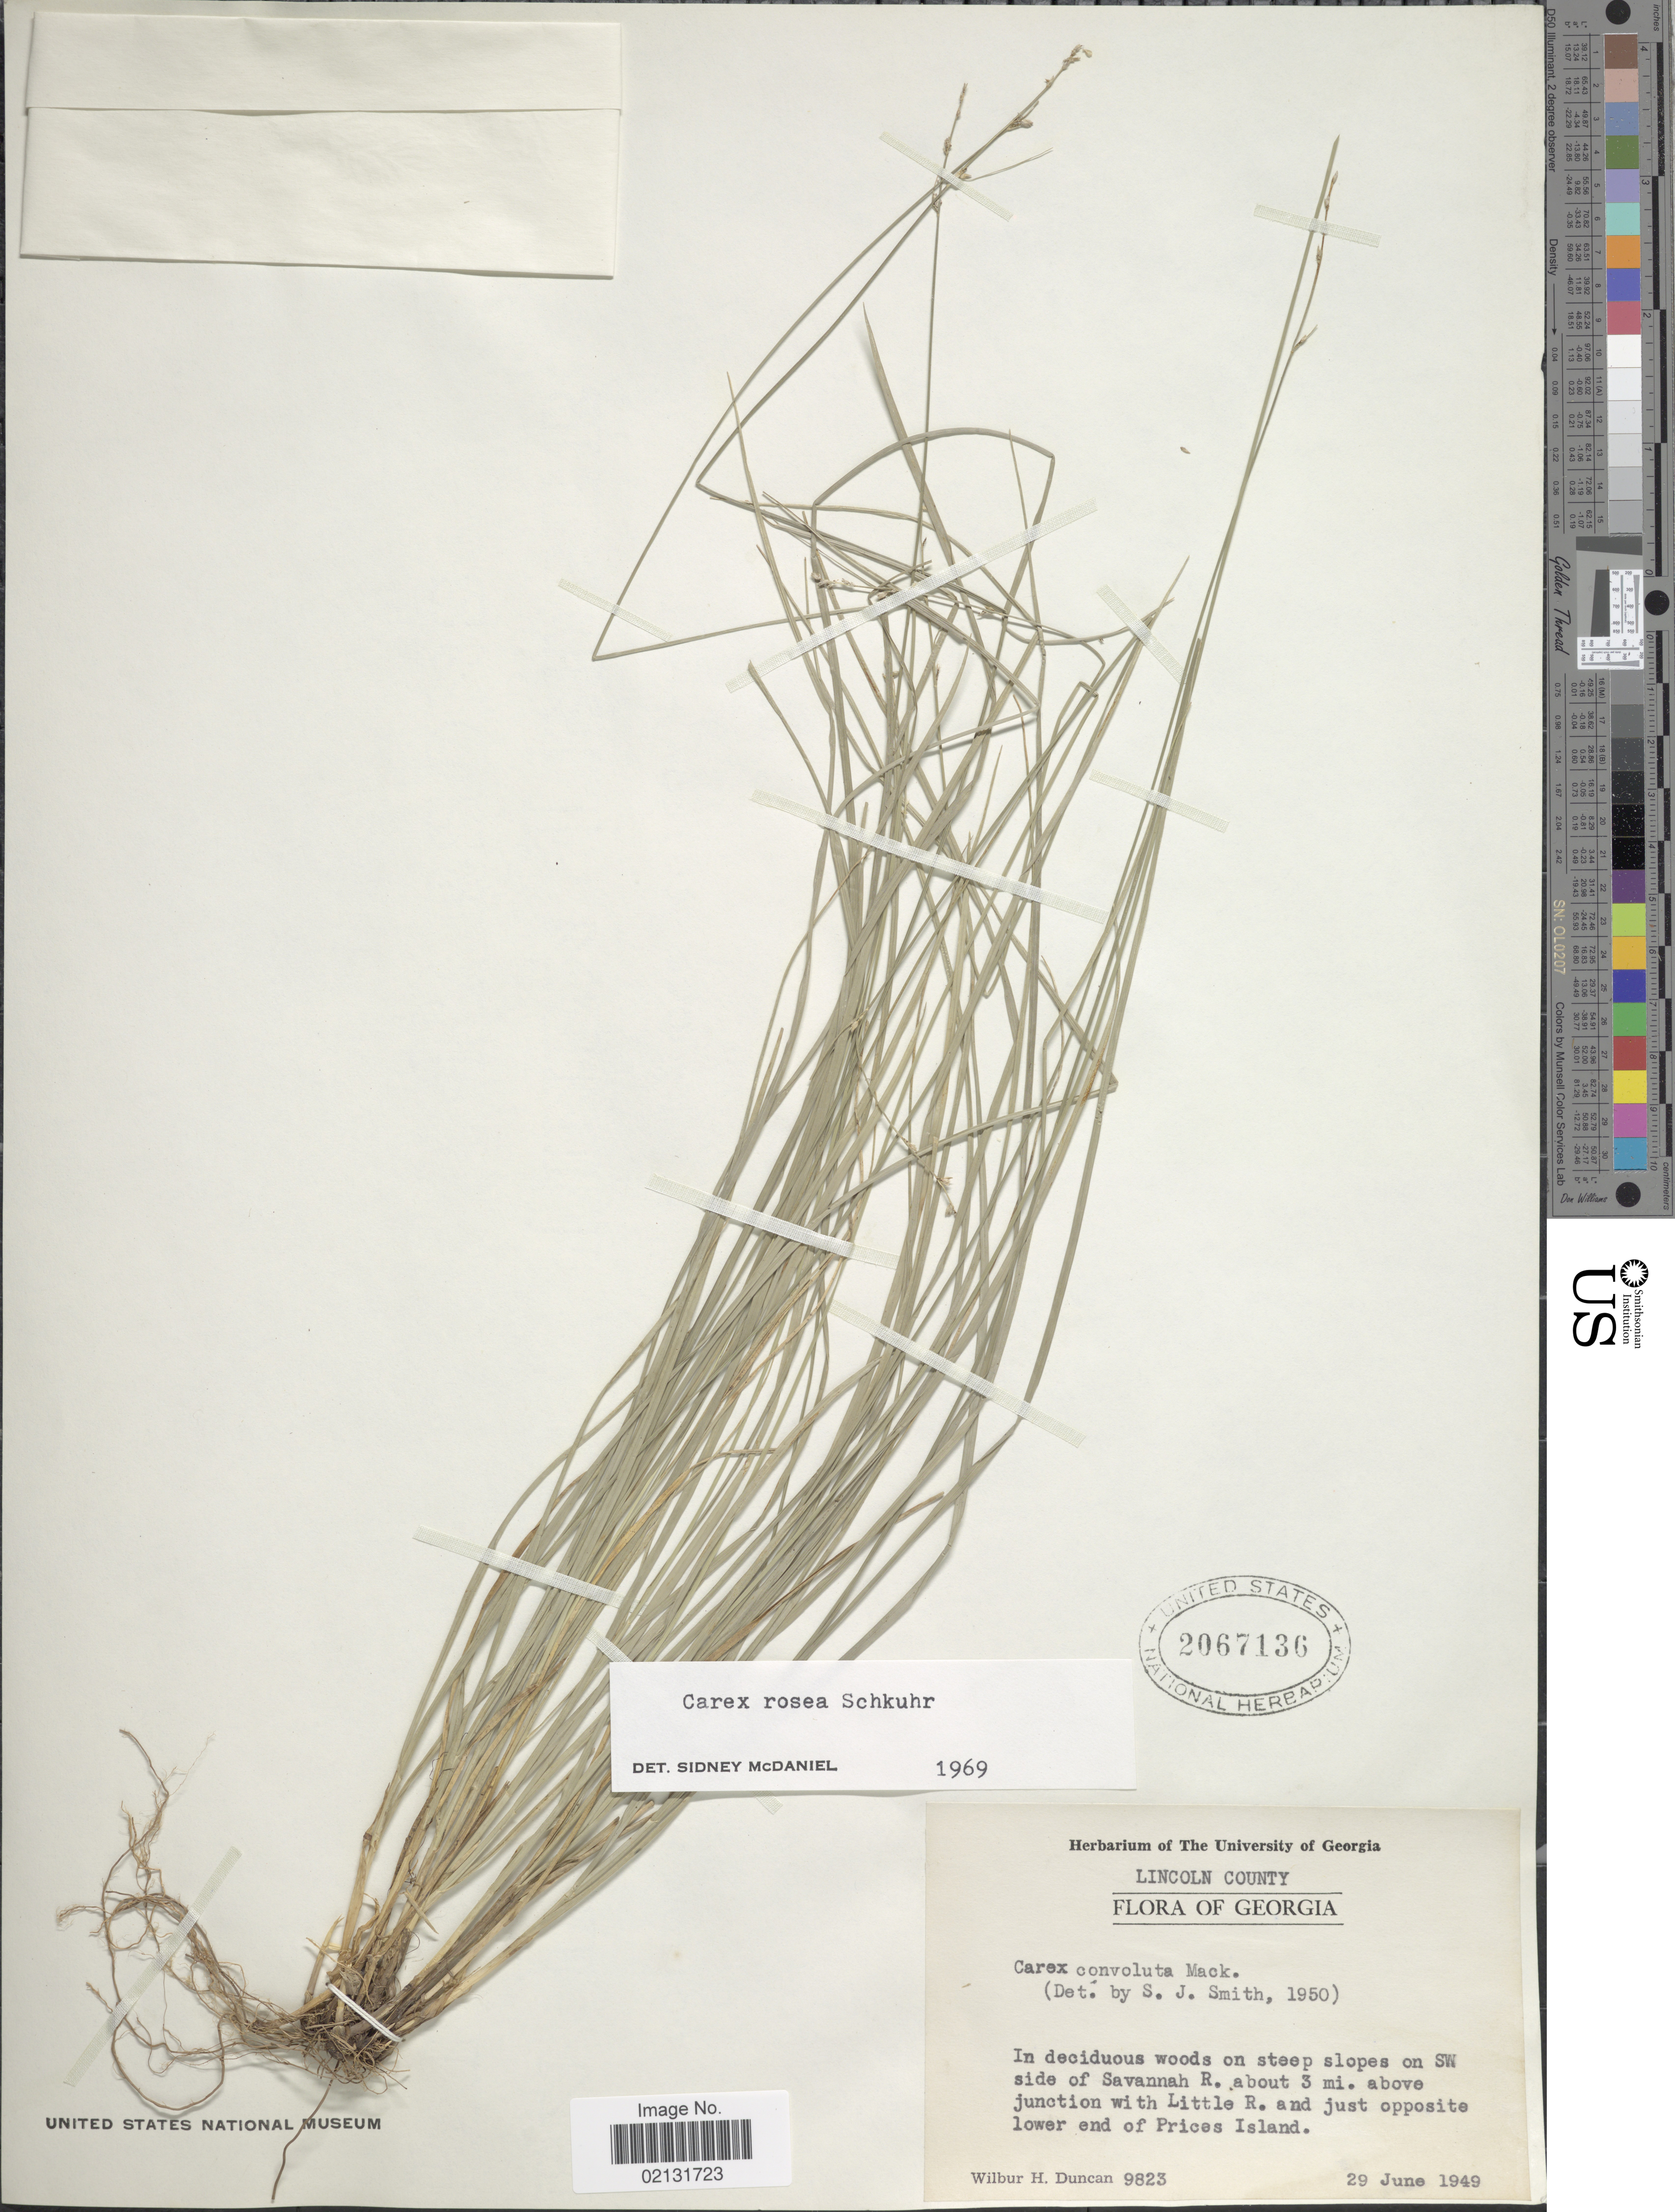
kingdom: Plantae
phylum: Tracheophyta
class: Liliopsida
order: Poales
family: Cyperaceae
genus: Carex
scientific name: Carex rosea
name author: Willd.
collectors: W. H. Duncan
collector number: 9823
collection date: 1949-06-29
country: Canada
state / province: Ontario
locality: Lincoln County, on steep slopes on SW side of Savannah R. about 3mi. above junction with Little R. and just opposite lower end of Prices Island.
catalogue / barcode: US 2067136